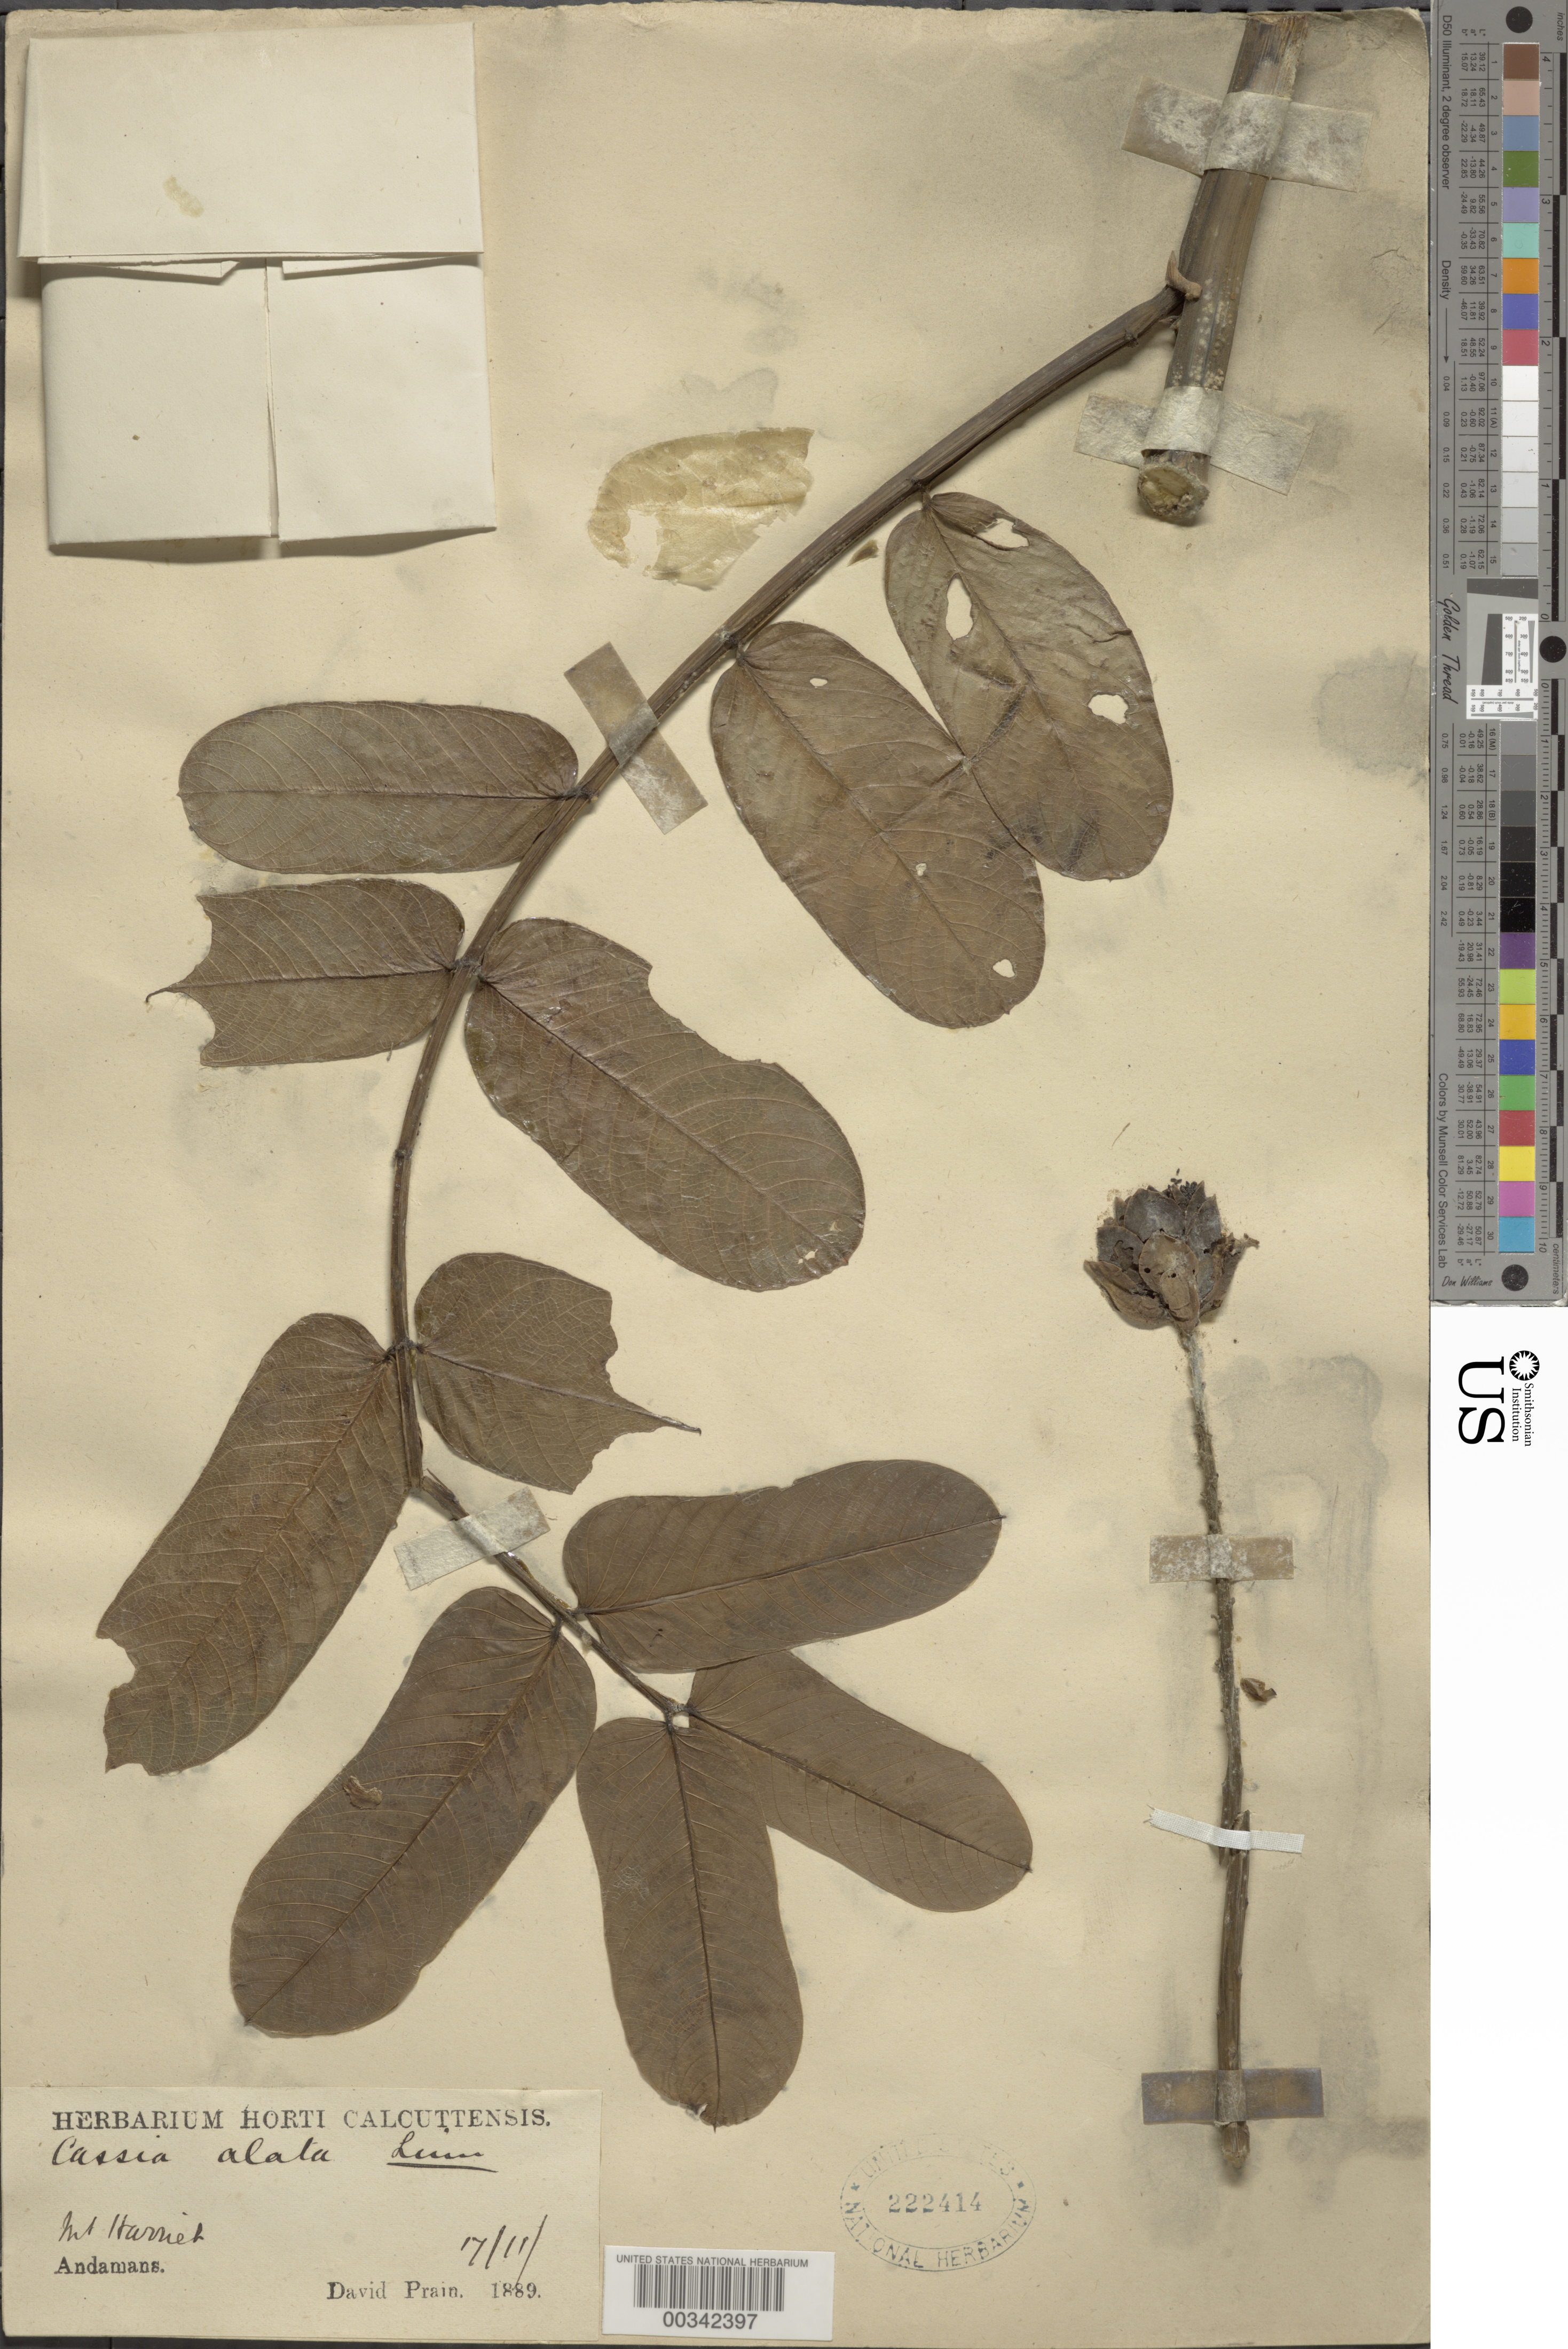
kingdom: Plantae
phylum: Tracheophyta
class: Magnoliopsida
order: Fabales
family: Fabaceae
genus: Senna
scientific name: Senna alata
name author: (L.) Roxb.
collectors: D. Prain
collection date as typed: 07 Nov 1889 or 11 Jul 1889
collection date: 1889-07-11 or 1889-11-07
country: India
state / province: Andaman and Nicobar Islands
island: Andaman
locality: Mt. Harriet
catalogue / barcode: US 222414